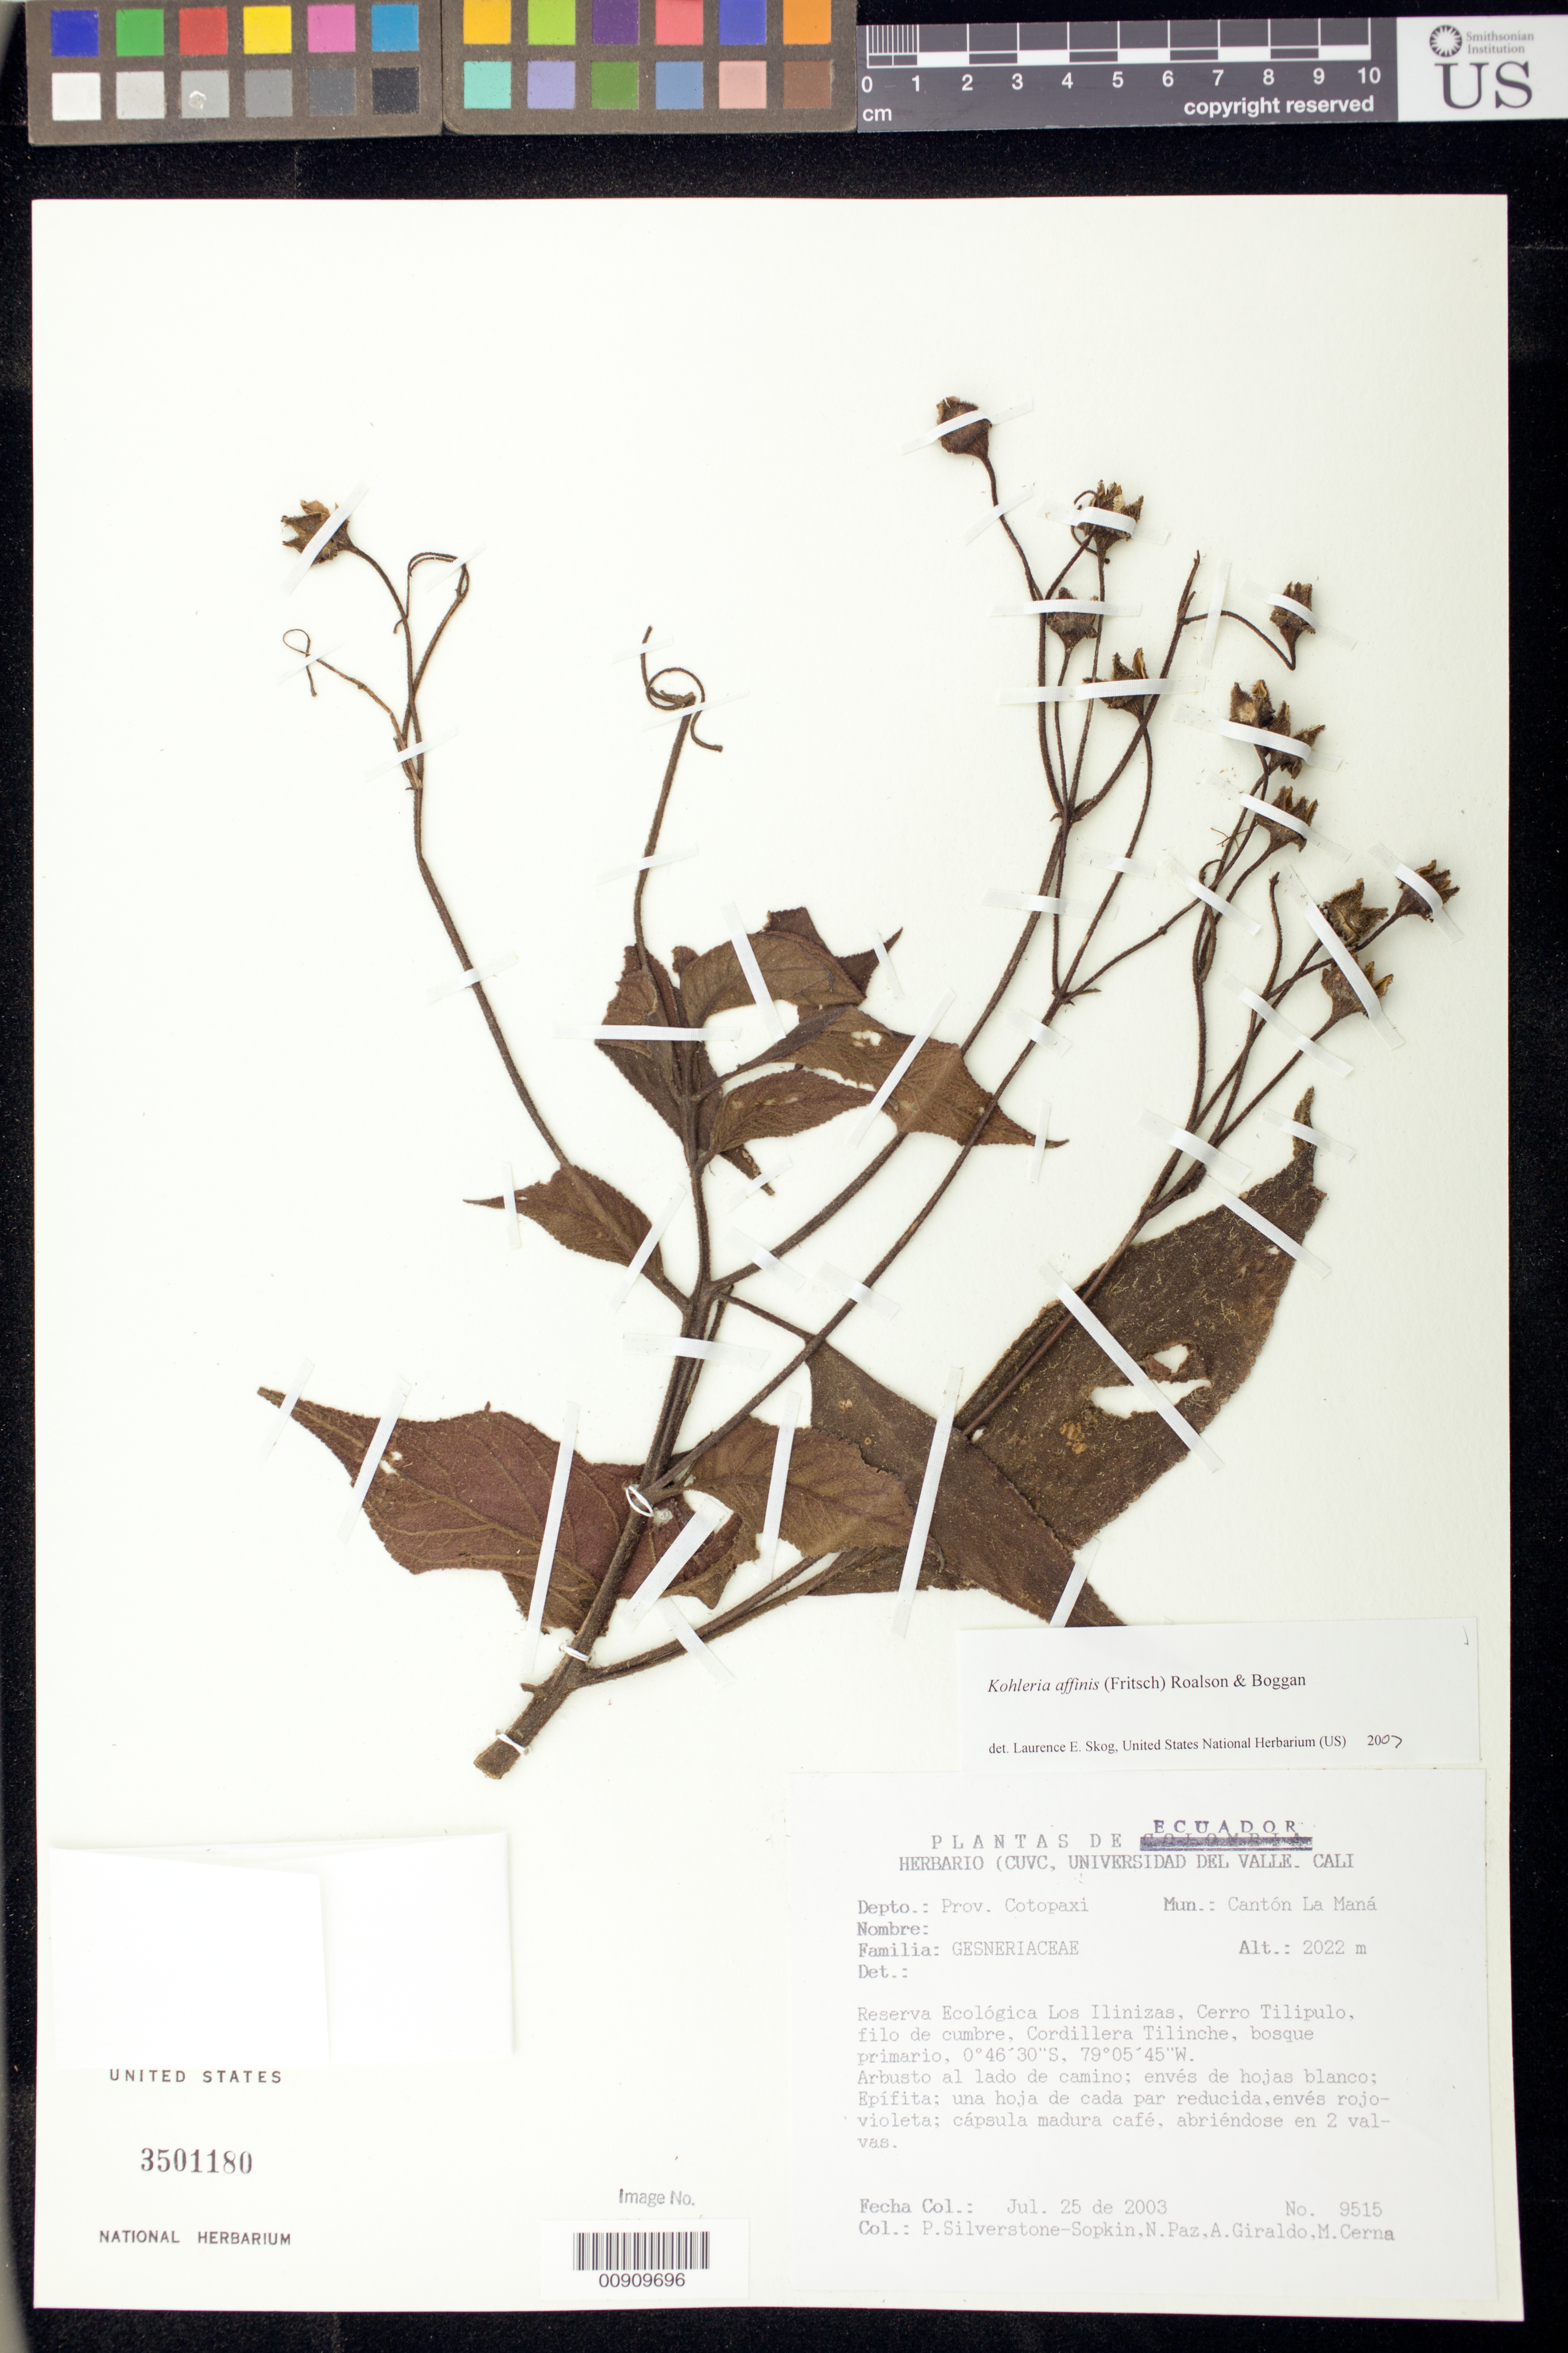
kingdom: Plantae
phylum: Tracheophyta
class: Magnoliopsida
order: Lamiales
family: Gesneriaceae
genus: Kohleria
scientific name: Kohleria affinis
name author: (Fritsch) Roalson & Boggan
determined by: Skog, Laurence E.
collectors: P. A. Silverstone-Sopkin, N. Paz, A. Giraldo & M. Cerna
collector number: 9515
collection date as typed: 25 Jul 2003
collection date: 2003-07-25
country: Ecuador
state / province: Cotopaxi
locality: Cantón La Manó. Reserva Ecológica Los Ilinizas, Cerro Tilipulo, filo de cumbre, Cordillera Tilinche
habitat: Bosque primario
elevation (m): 2022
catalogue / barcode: US 3501180